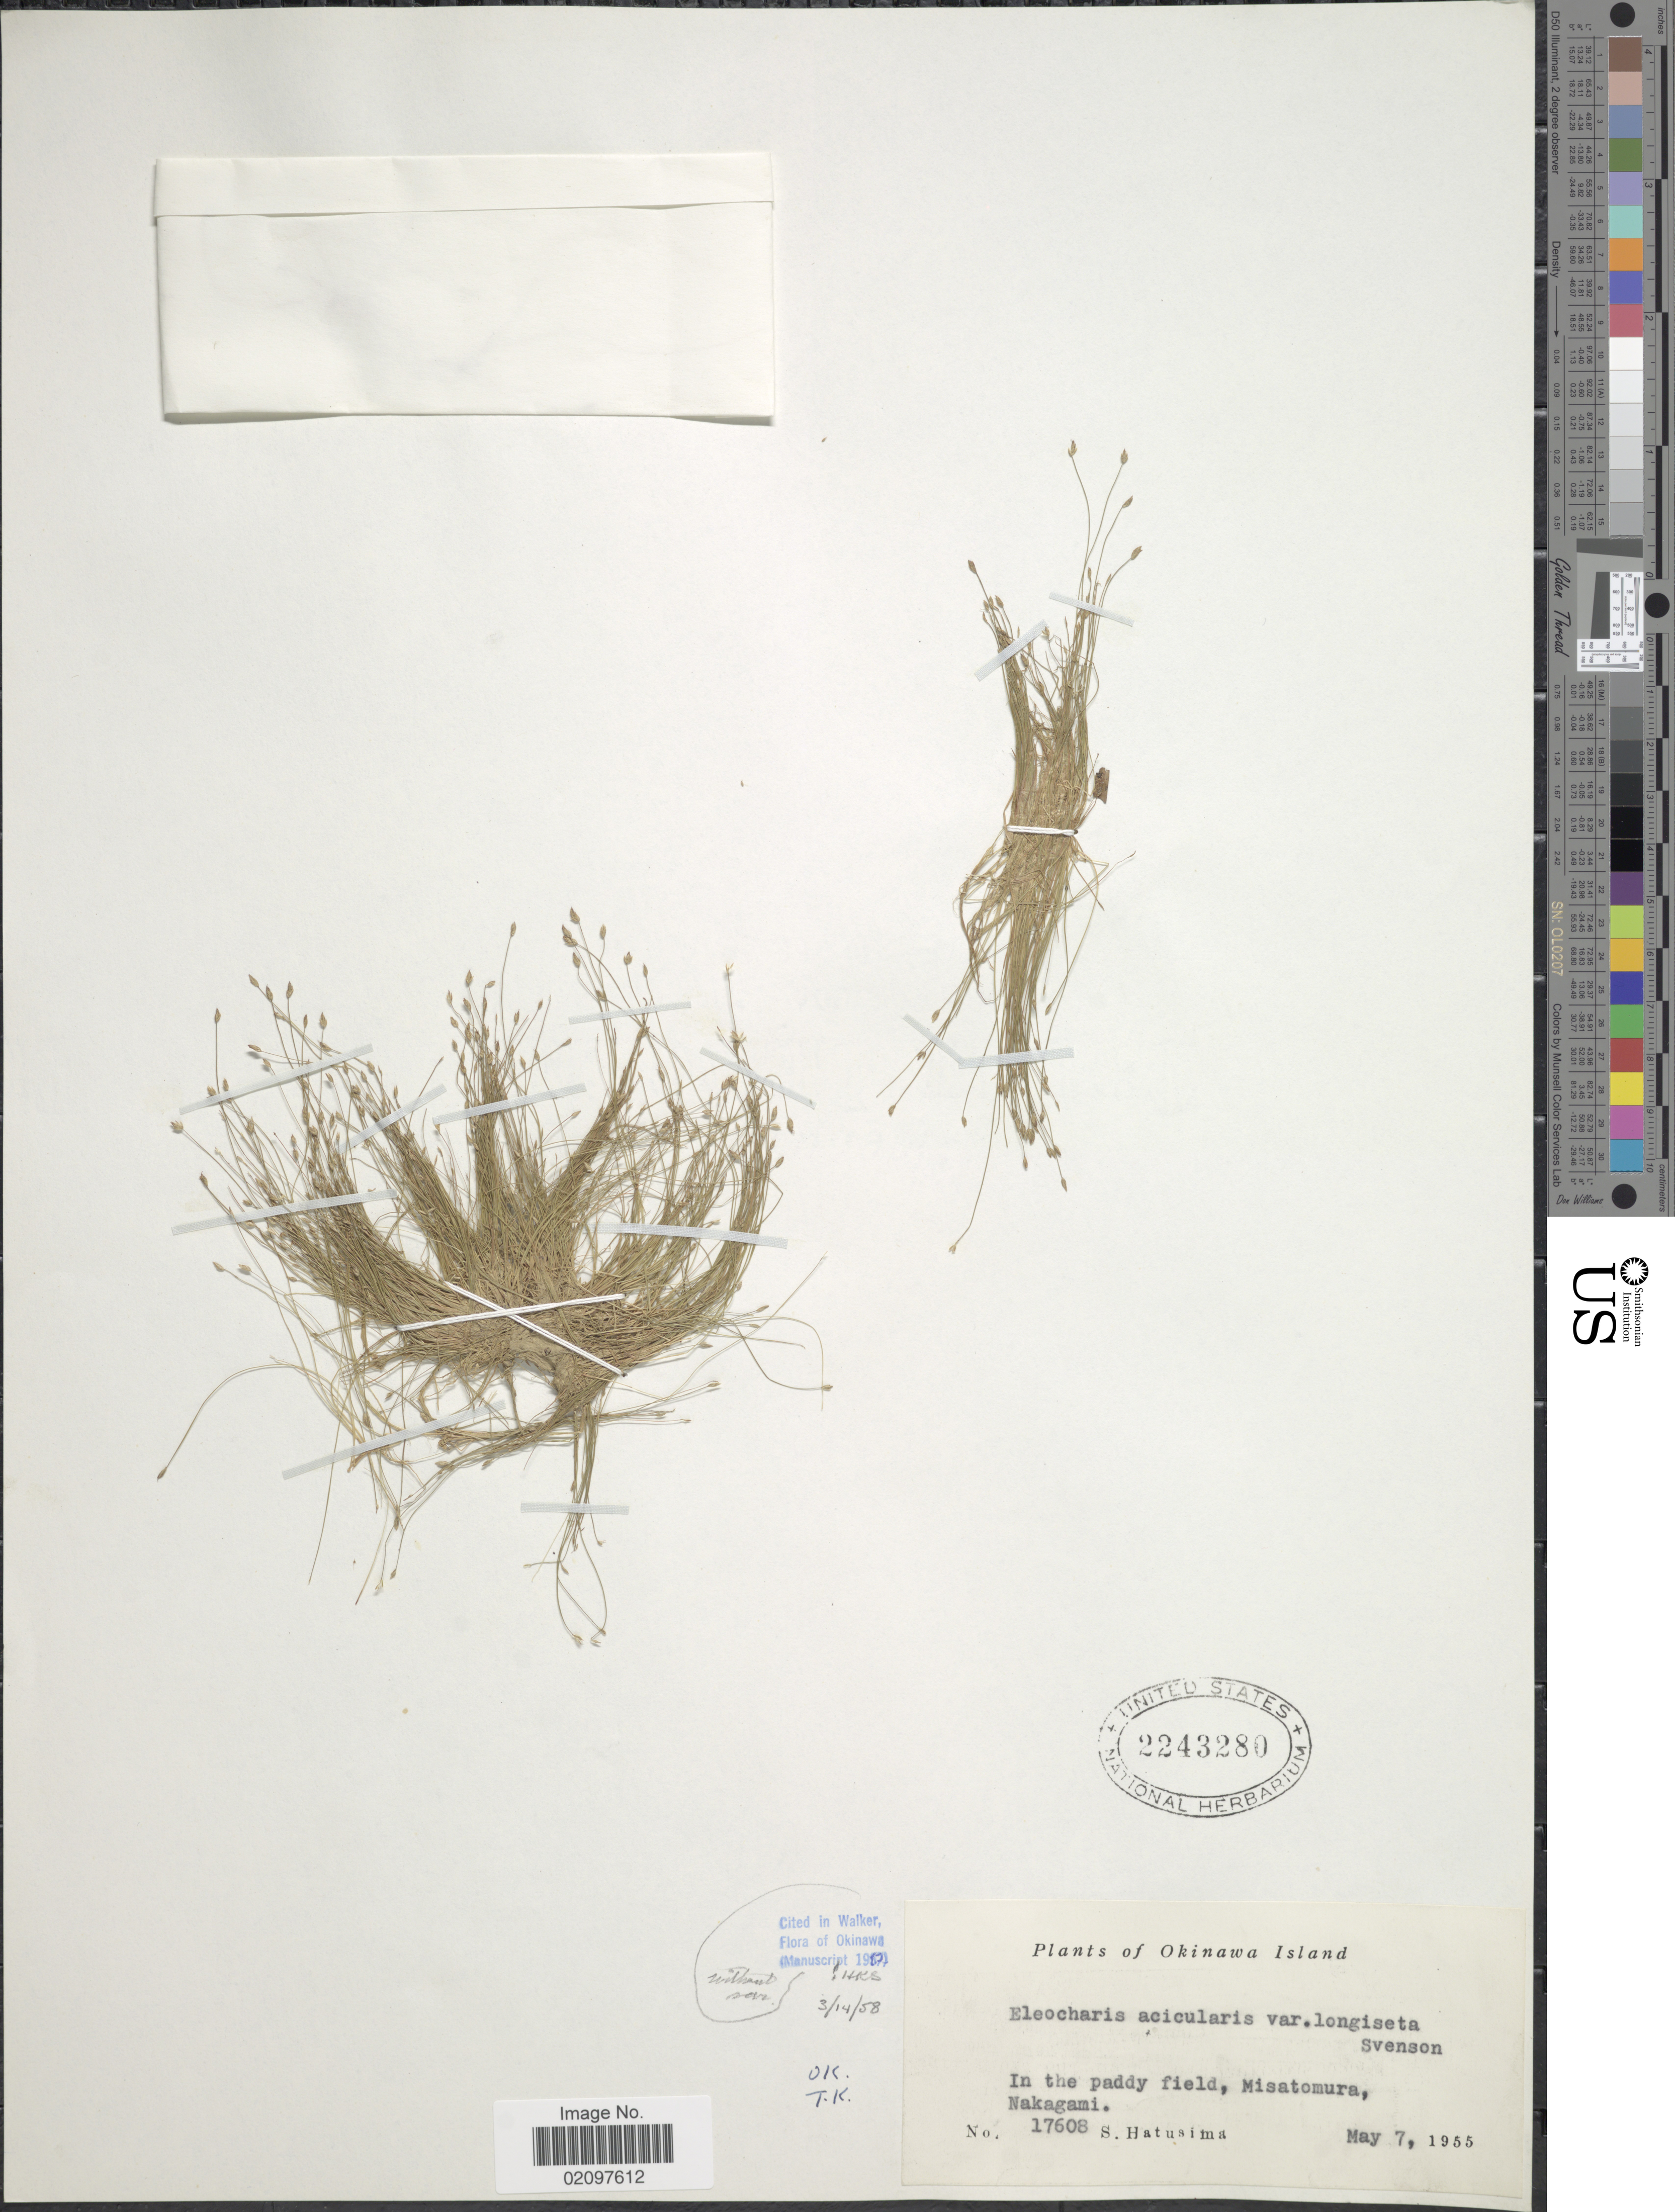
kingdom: Plantae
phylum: Tracheophyta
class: Liliopsida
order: Poales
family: Cyperaceae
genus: Eleocharis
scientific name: Eleocharis acicularis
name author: (L.) Roem. & Schult.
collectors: S. Hatusima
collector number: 17608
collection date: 1955-05-07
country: Japan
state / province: Okinawa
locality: Okinawa Island, In the paddy field, Misatomura, Nakagami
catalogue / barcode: US 2243280